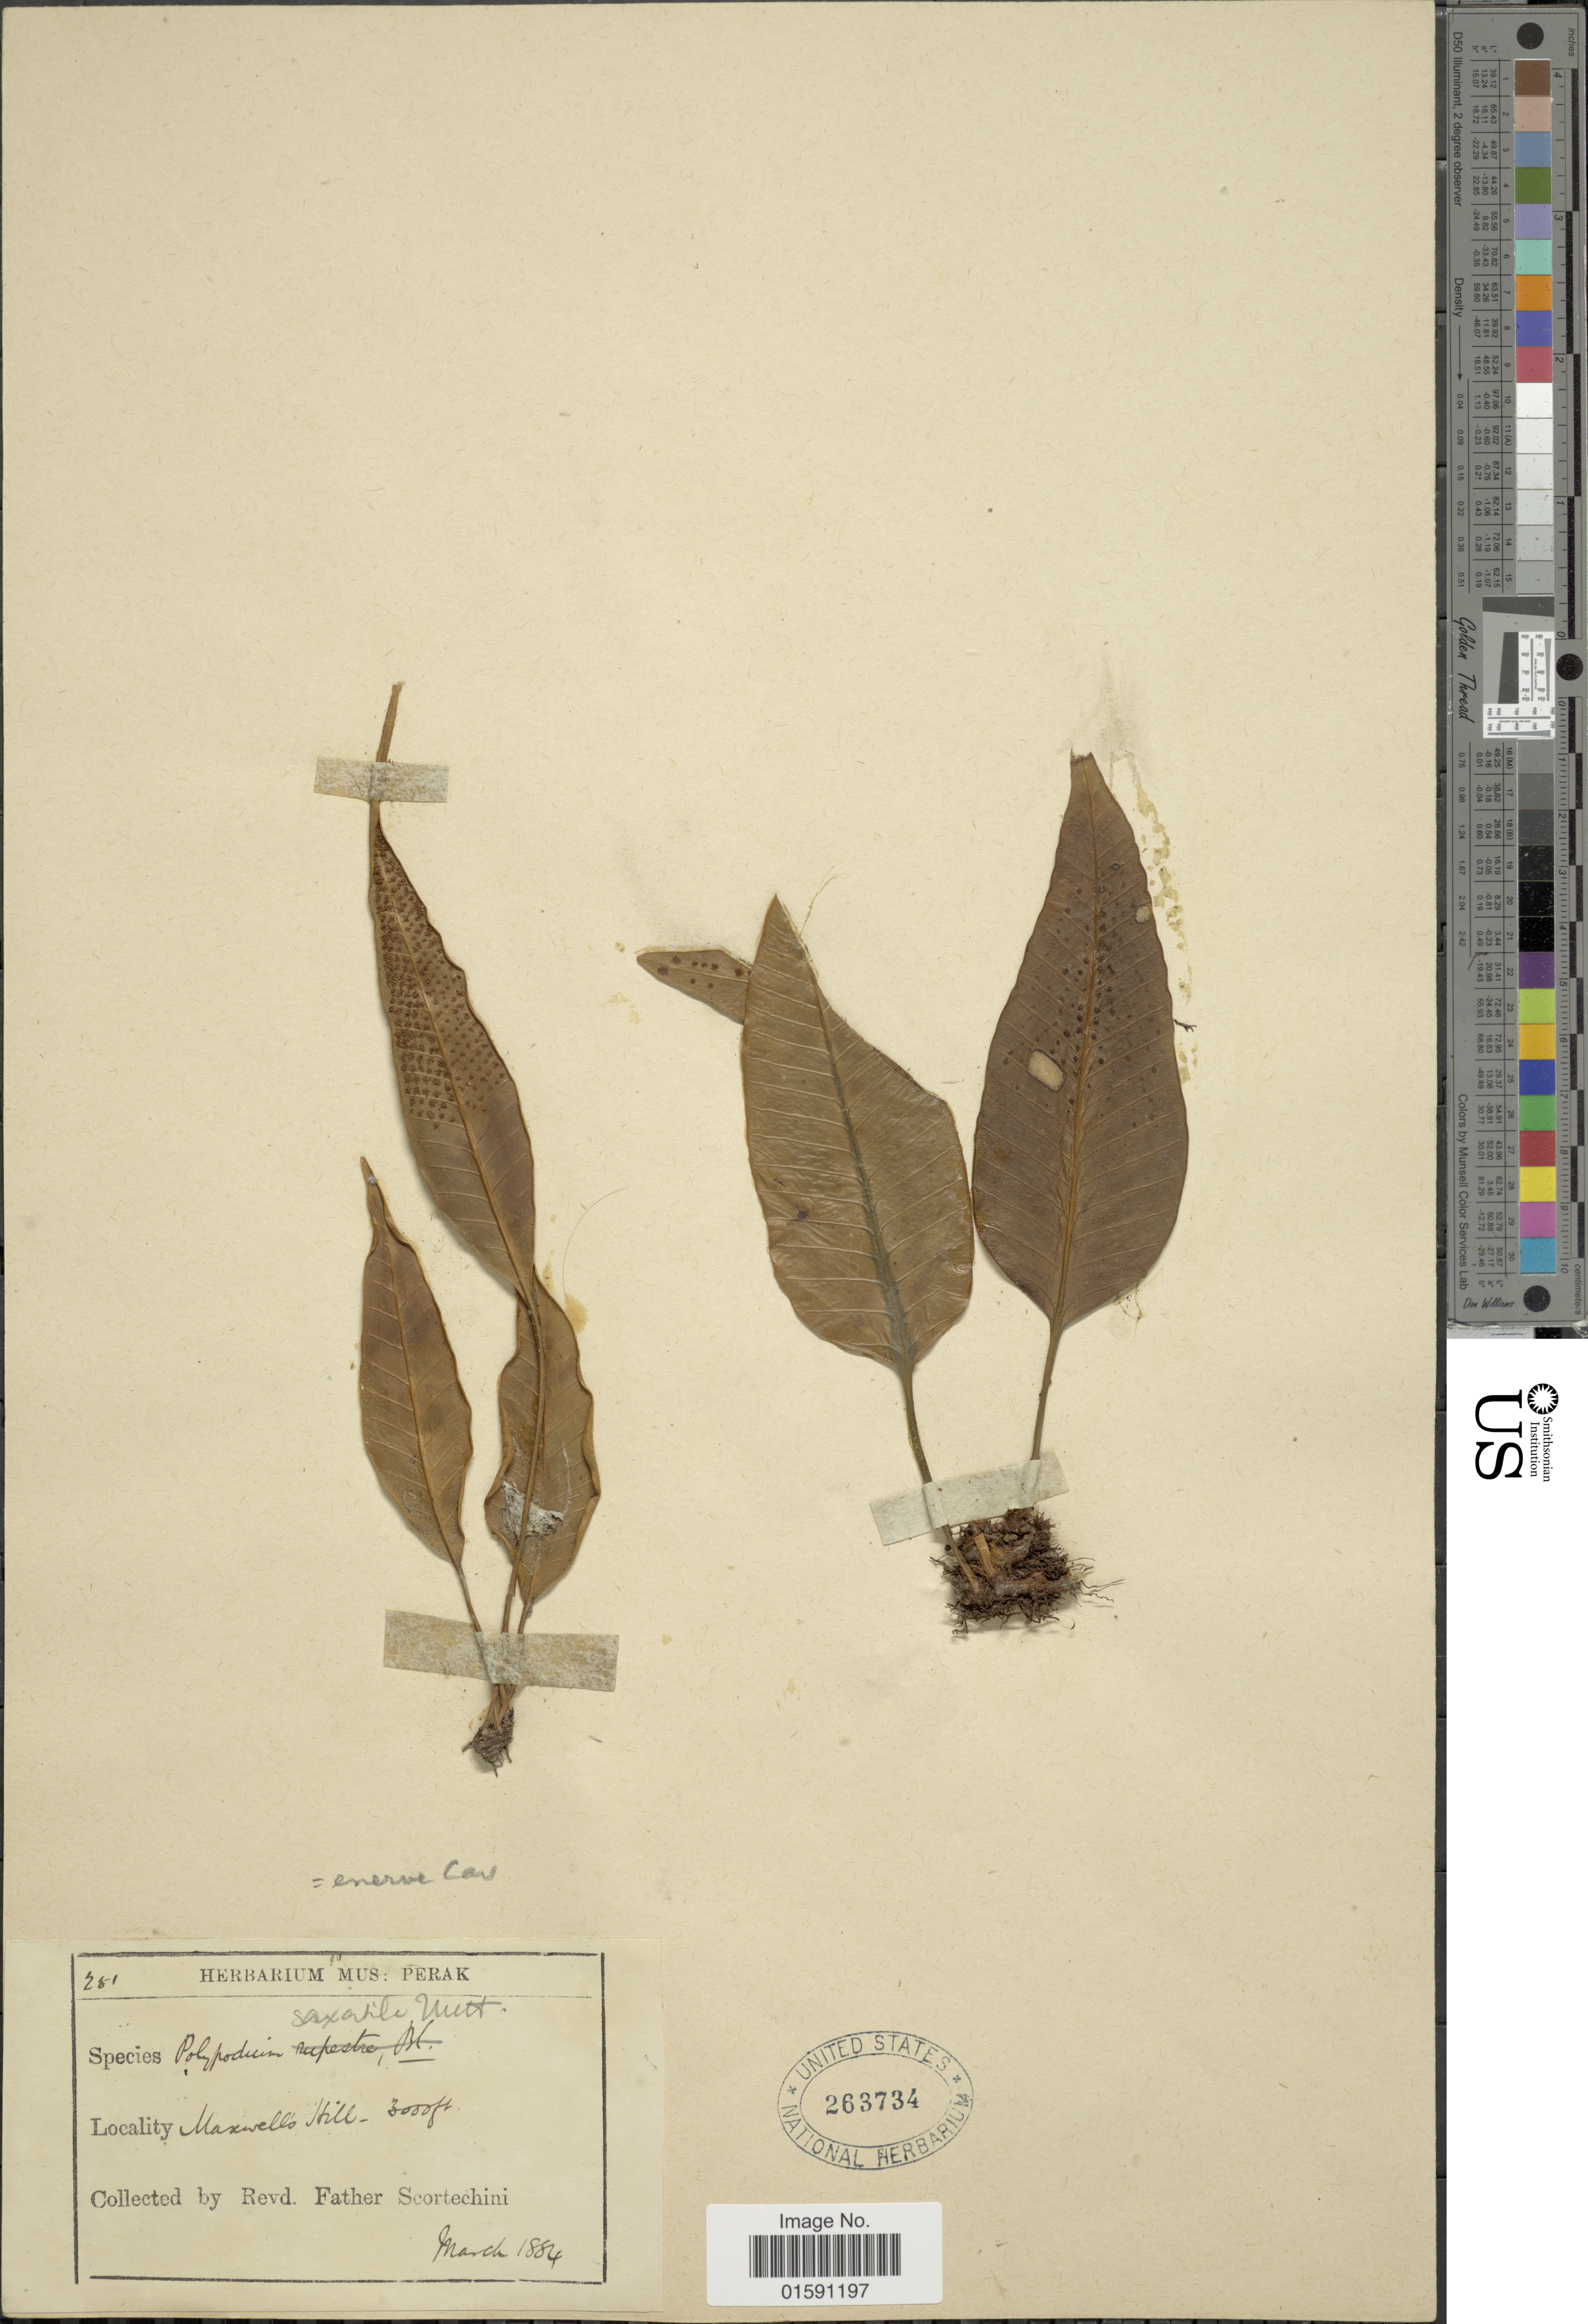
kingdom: Plantae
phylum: Tracheophyta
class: Polypodiopsida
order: Polypodiales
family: Polypodiaceae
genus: Selliguea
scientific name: Selliguea enervis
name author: (Cav.) Ching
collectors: Fr. Scortechini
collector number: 281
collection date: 1884-03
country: Malaysia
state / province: Perak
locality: Maxwells Hill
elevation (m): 914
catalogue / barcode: US 263734